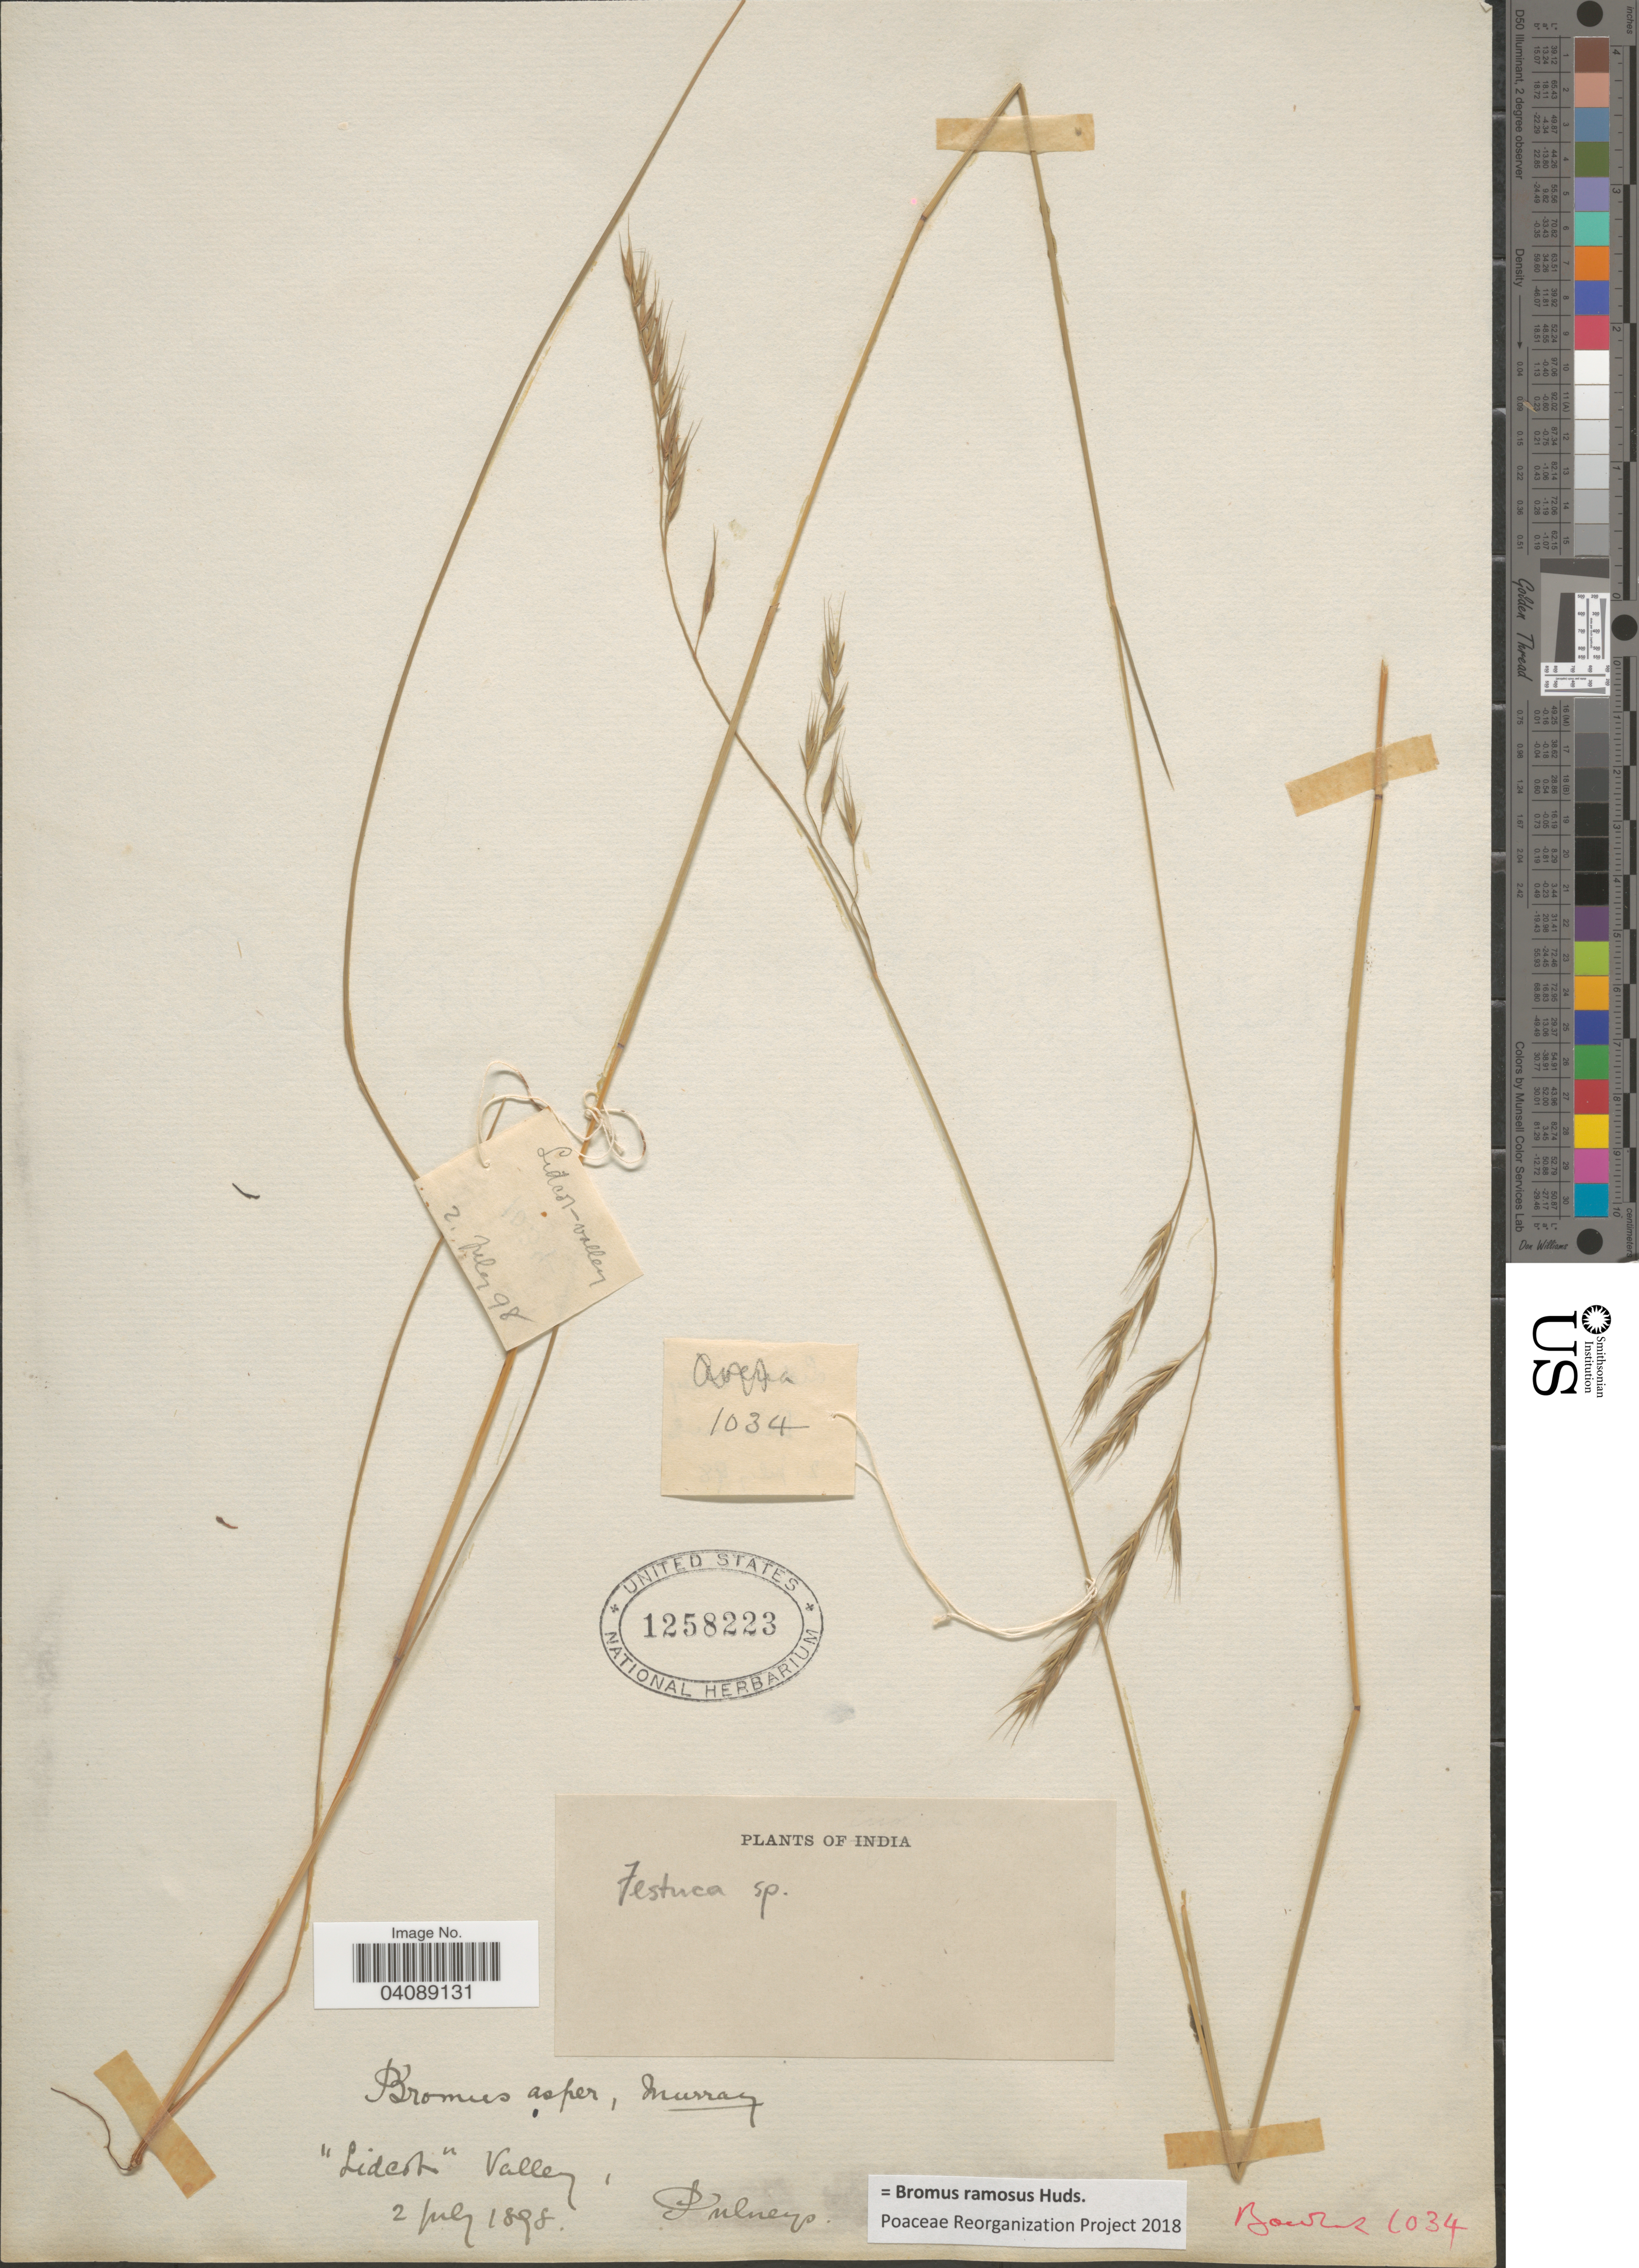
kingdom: Plantae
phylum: Tracheophyta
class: Liliopsida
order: Poales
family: Poaceae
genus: Bromus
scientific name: Bromus ramosus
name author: Huds.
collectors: Pulneys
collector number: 1034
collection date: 1898-07-02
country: India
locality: Lidesh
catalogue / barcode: US 1258223